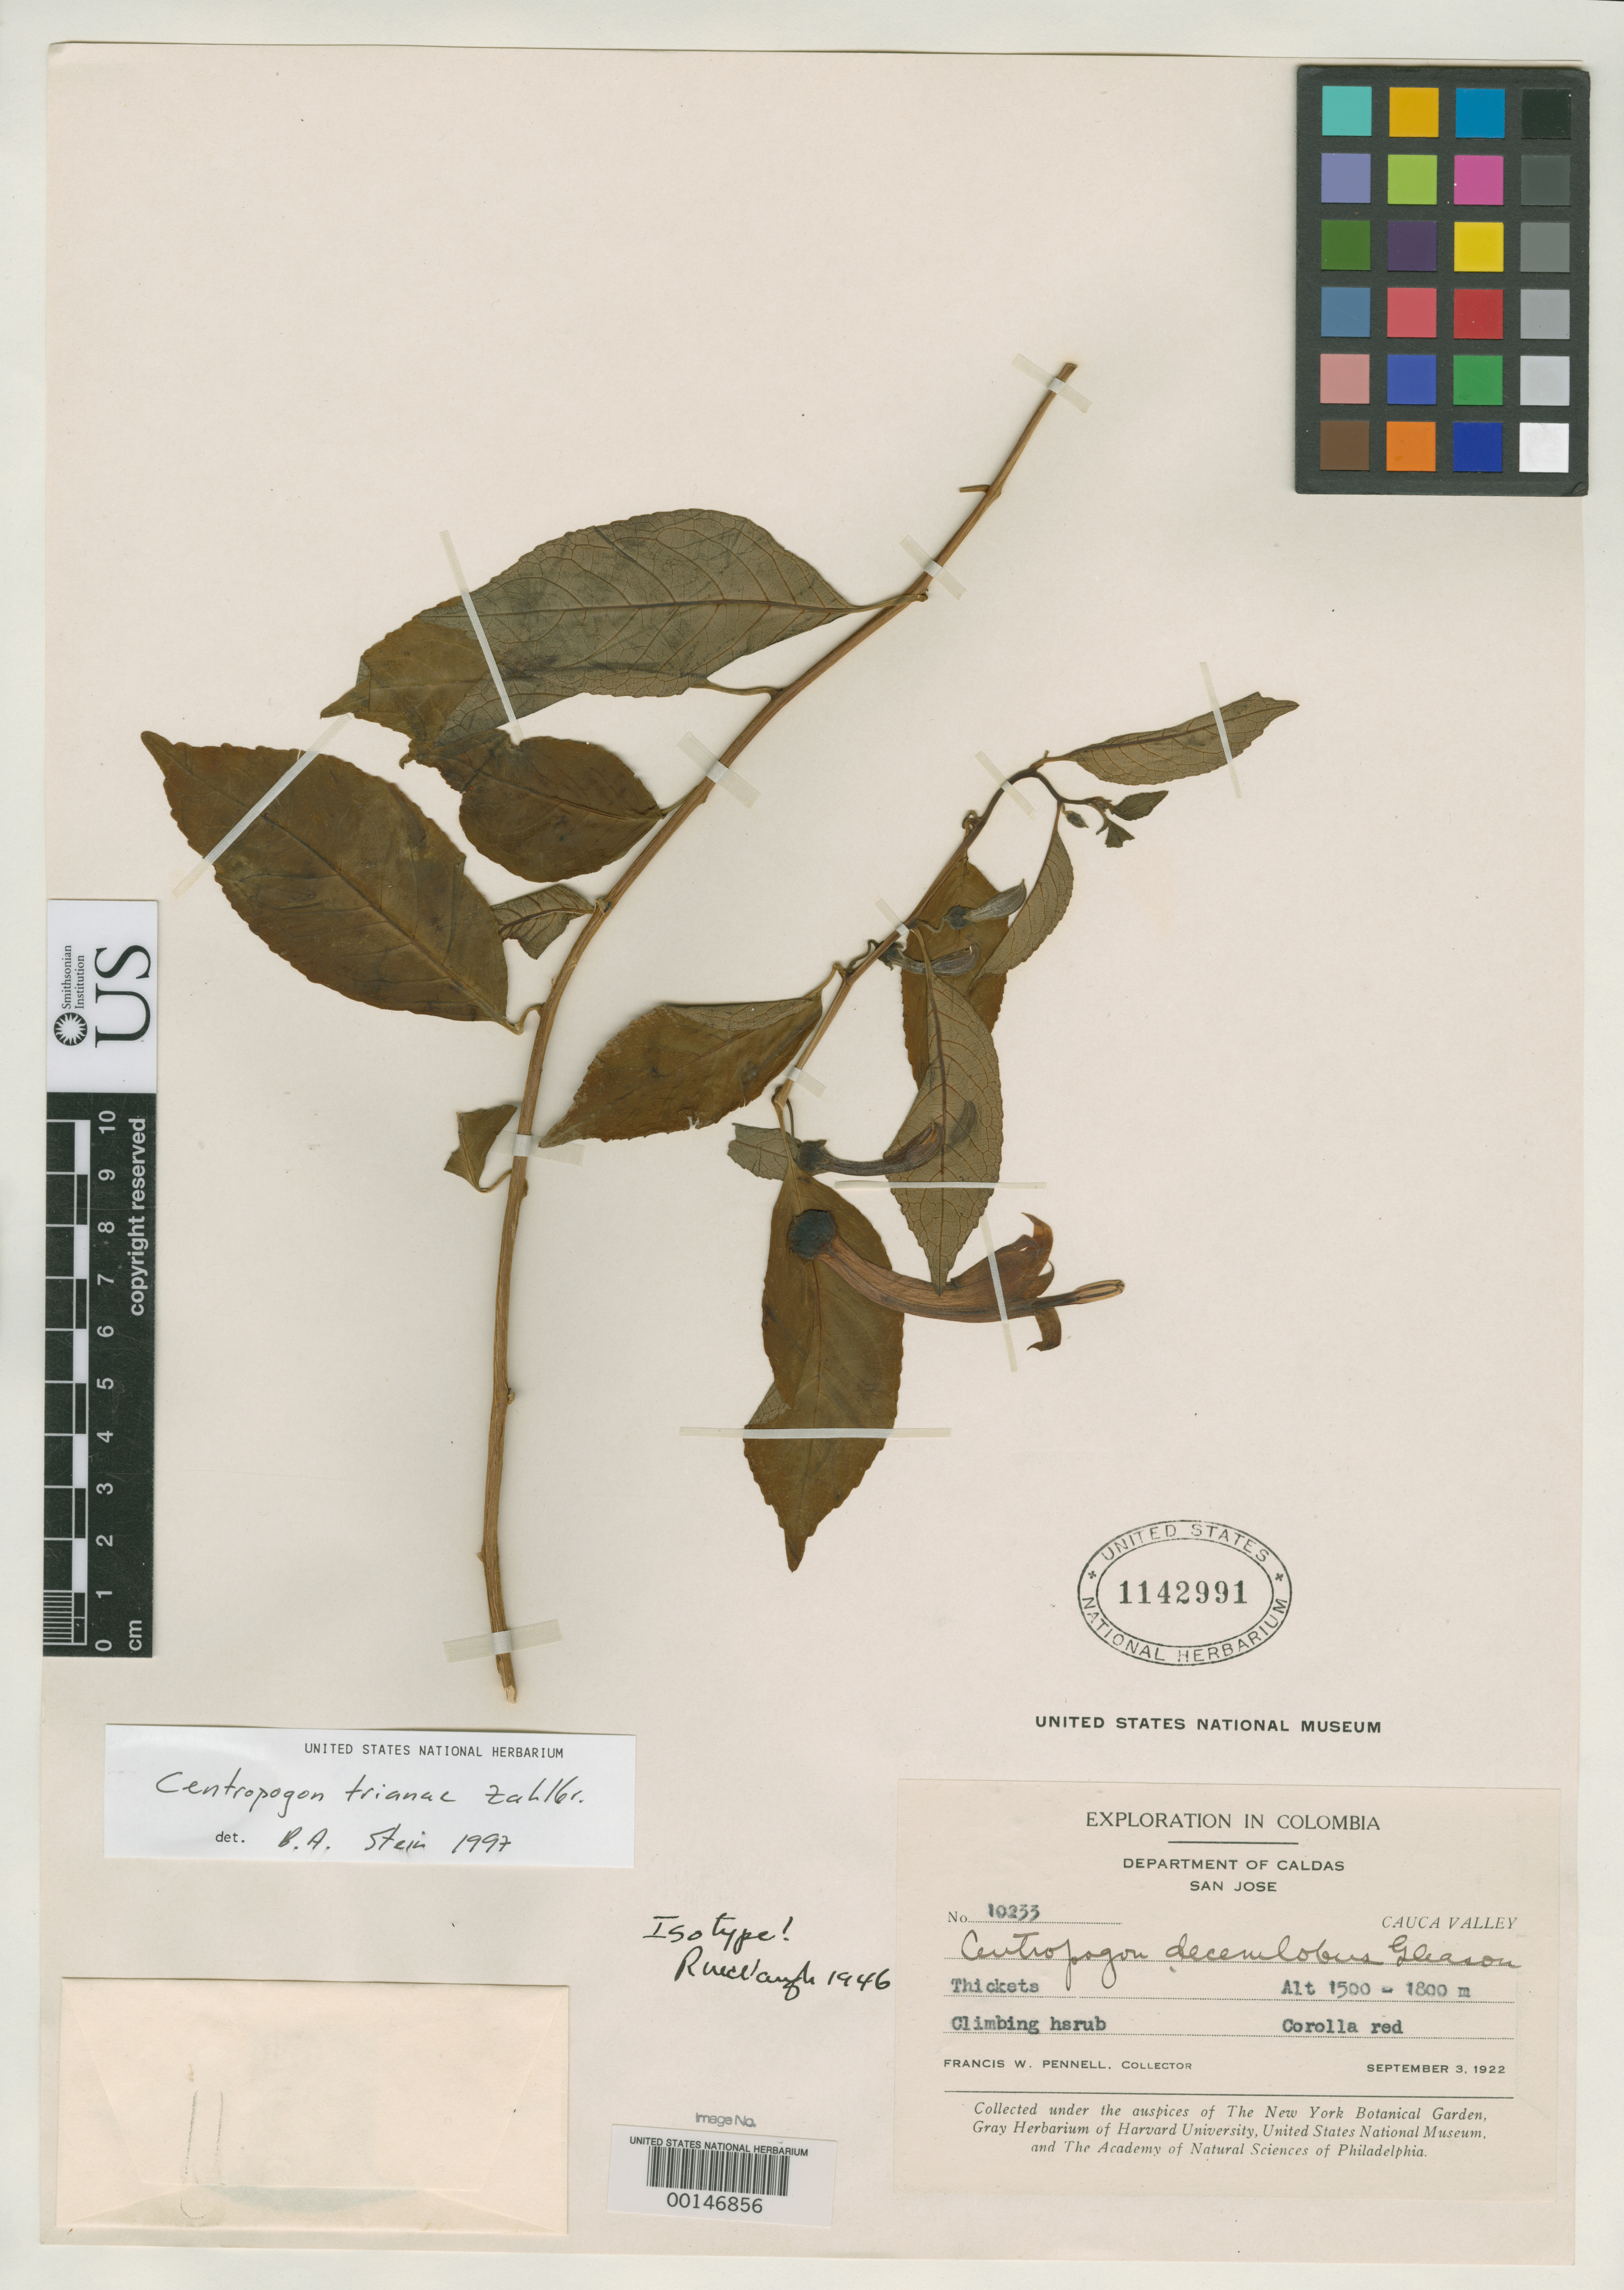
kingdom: Plantae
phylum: Tracheophyta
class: Magnoliopsida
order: Asterales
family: Campanulaceae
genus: Centropogon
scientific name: Centropogon decemlobus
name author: Gleason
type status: Isotype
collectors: F. W. Pennell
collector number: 10233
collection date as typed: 03 Sep 1922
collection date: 1922-09-03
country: Colombia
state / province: Caldas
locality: San Jose.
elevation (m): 1500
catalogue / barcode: US 1142991